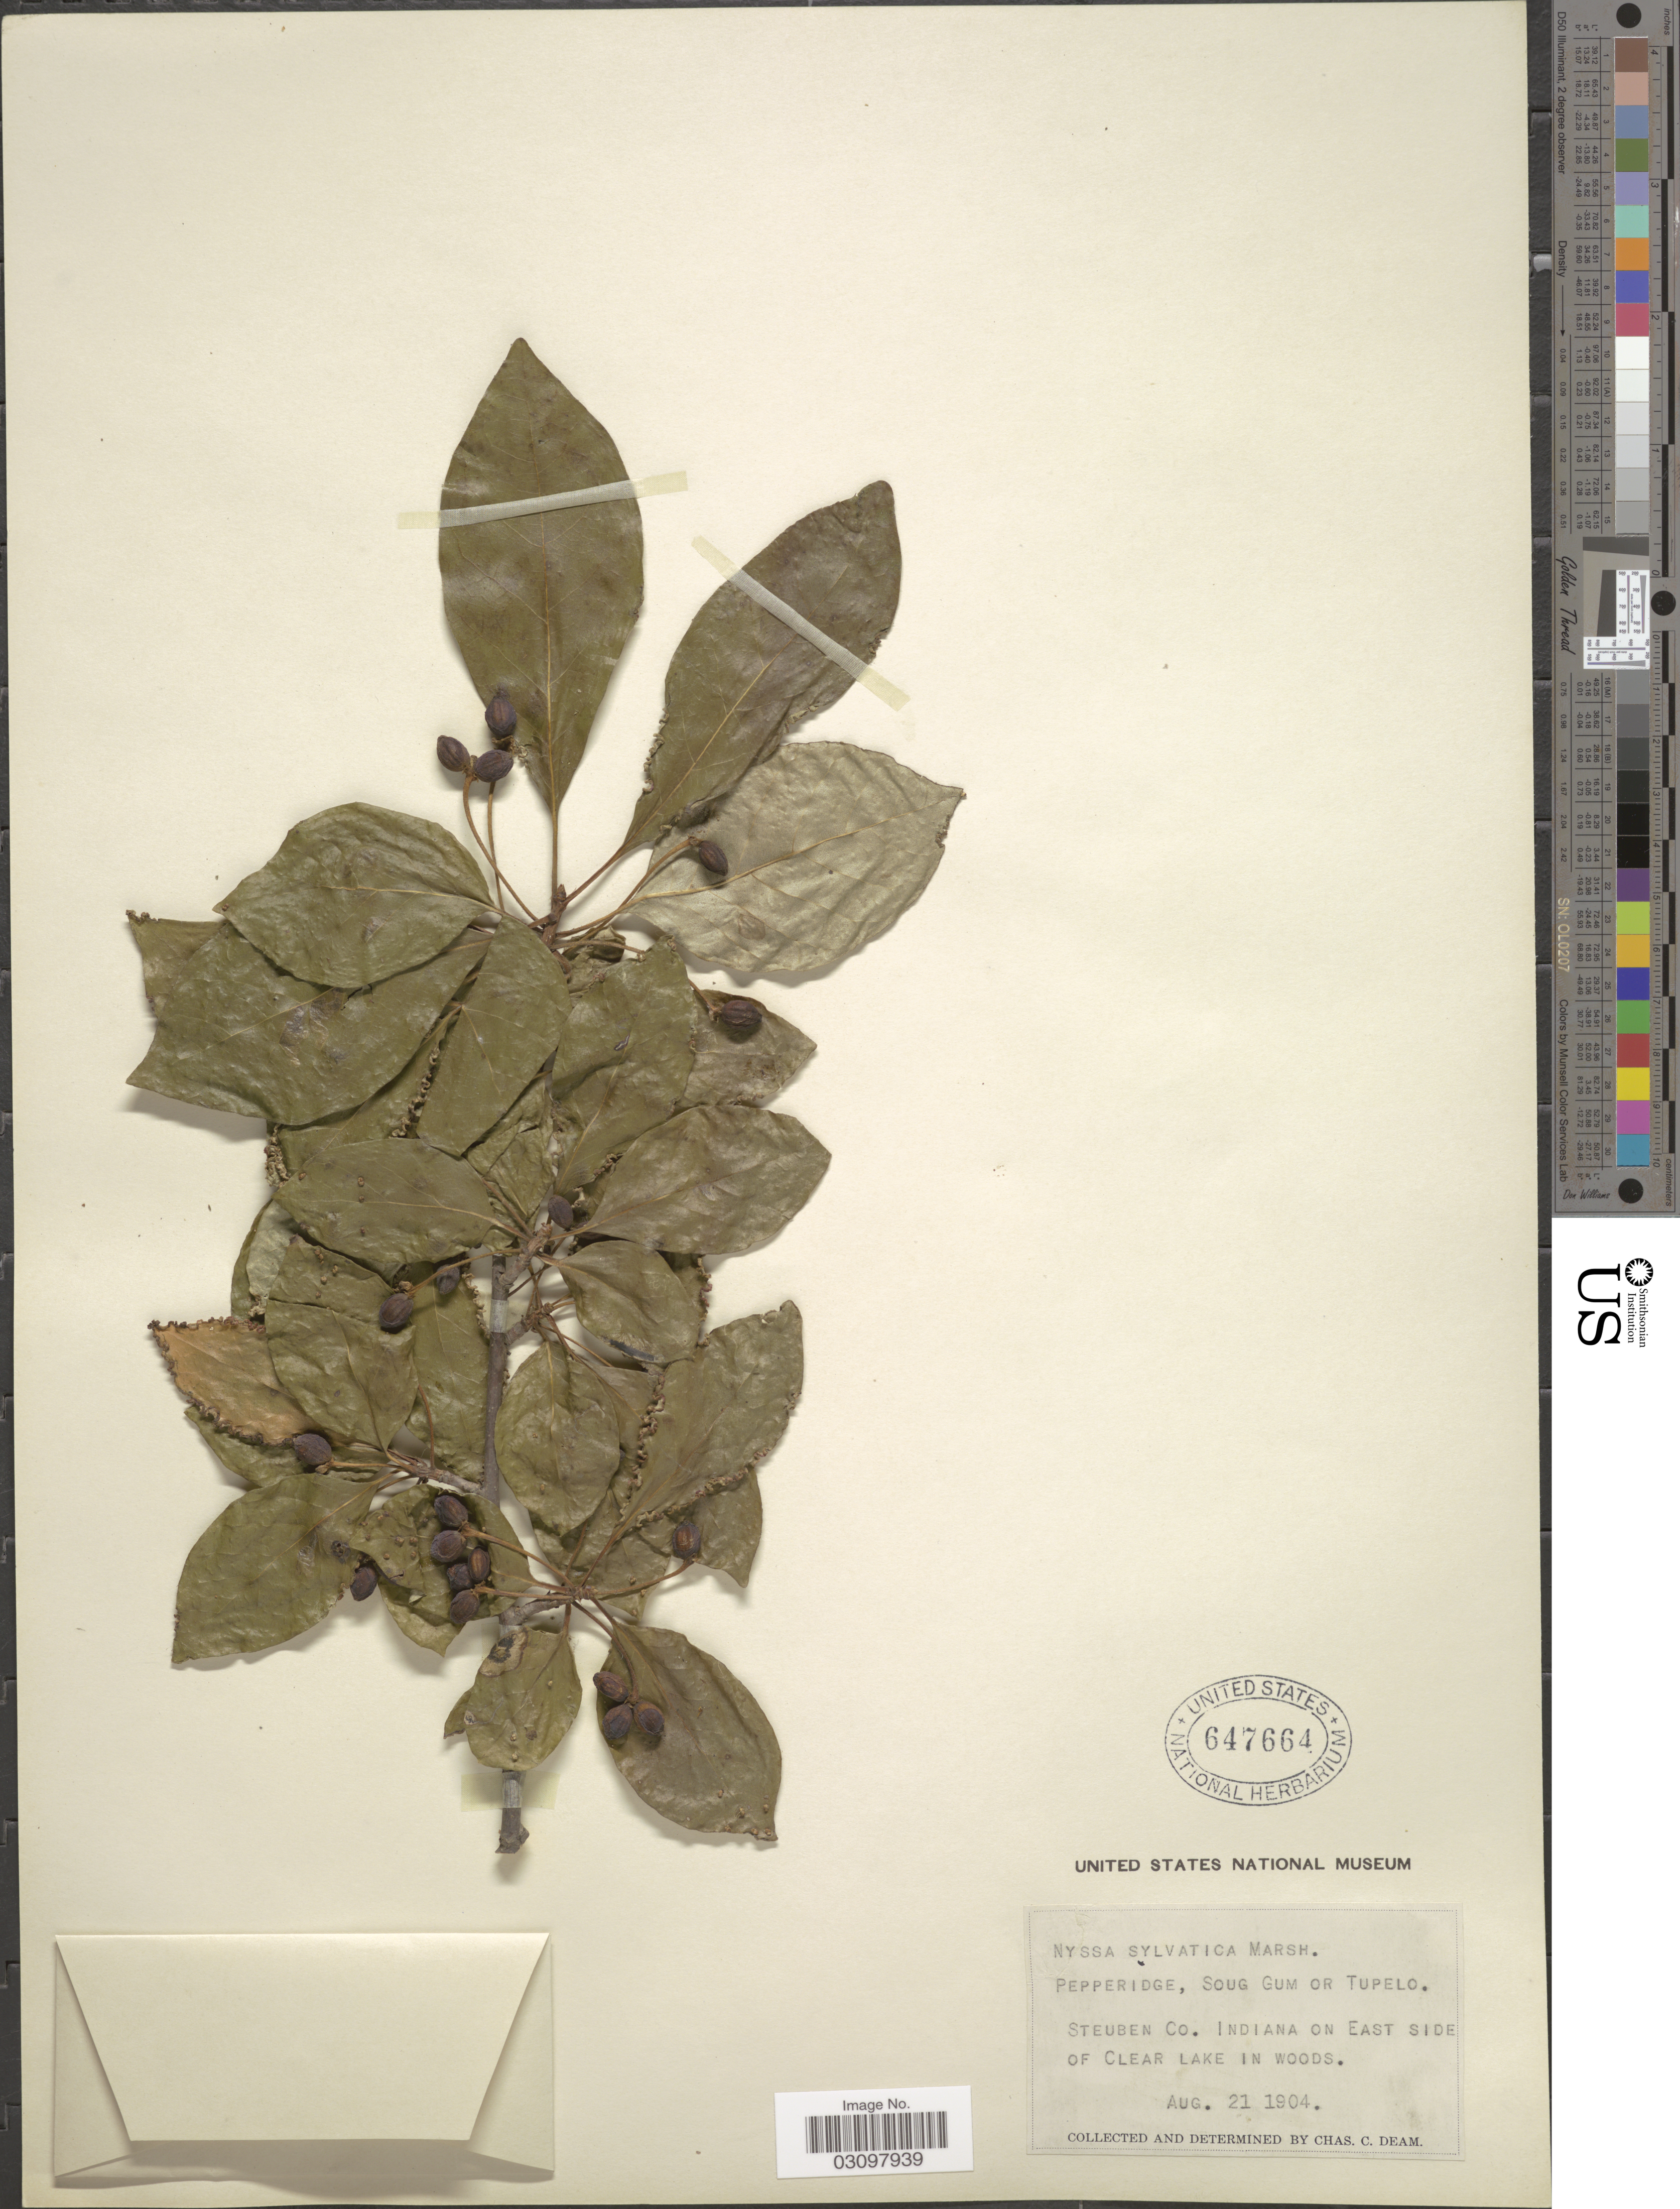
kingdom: Plantae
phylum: Tracheophyta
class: Magnoliopsida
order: Cornales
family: Nyssaceae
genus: Nyssa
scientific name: Nyssa sylvatica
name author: Marshall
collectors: C. C. Deam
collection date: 1904-08-21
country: United States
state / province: Indiana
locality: Steuben Co. East side of Clear Lake in woods.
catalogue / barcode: US 647664